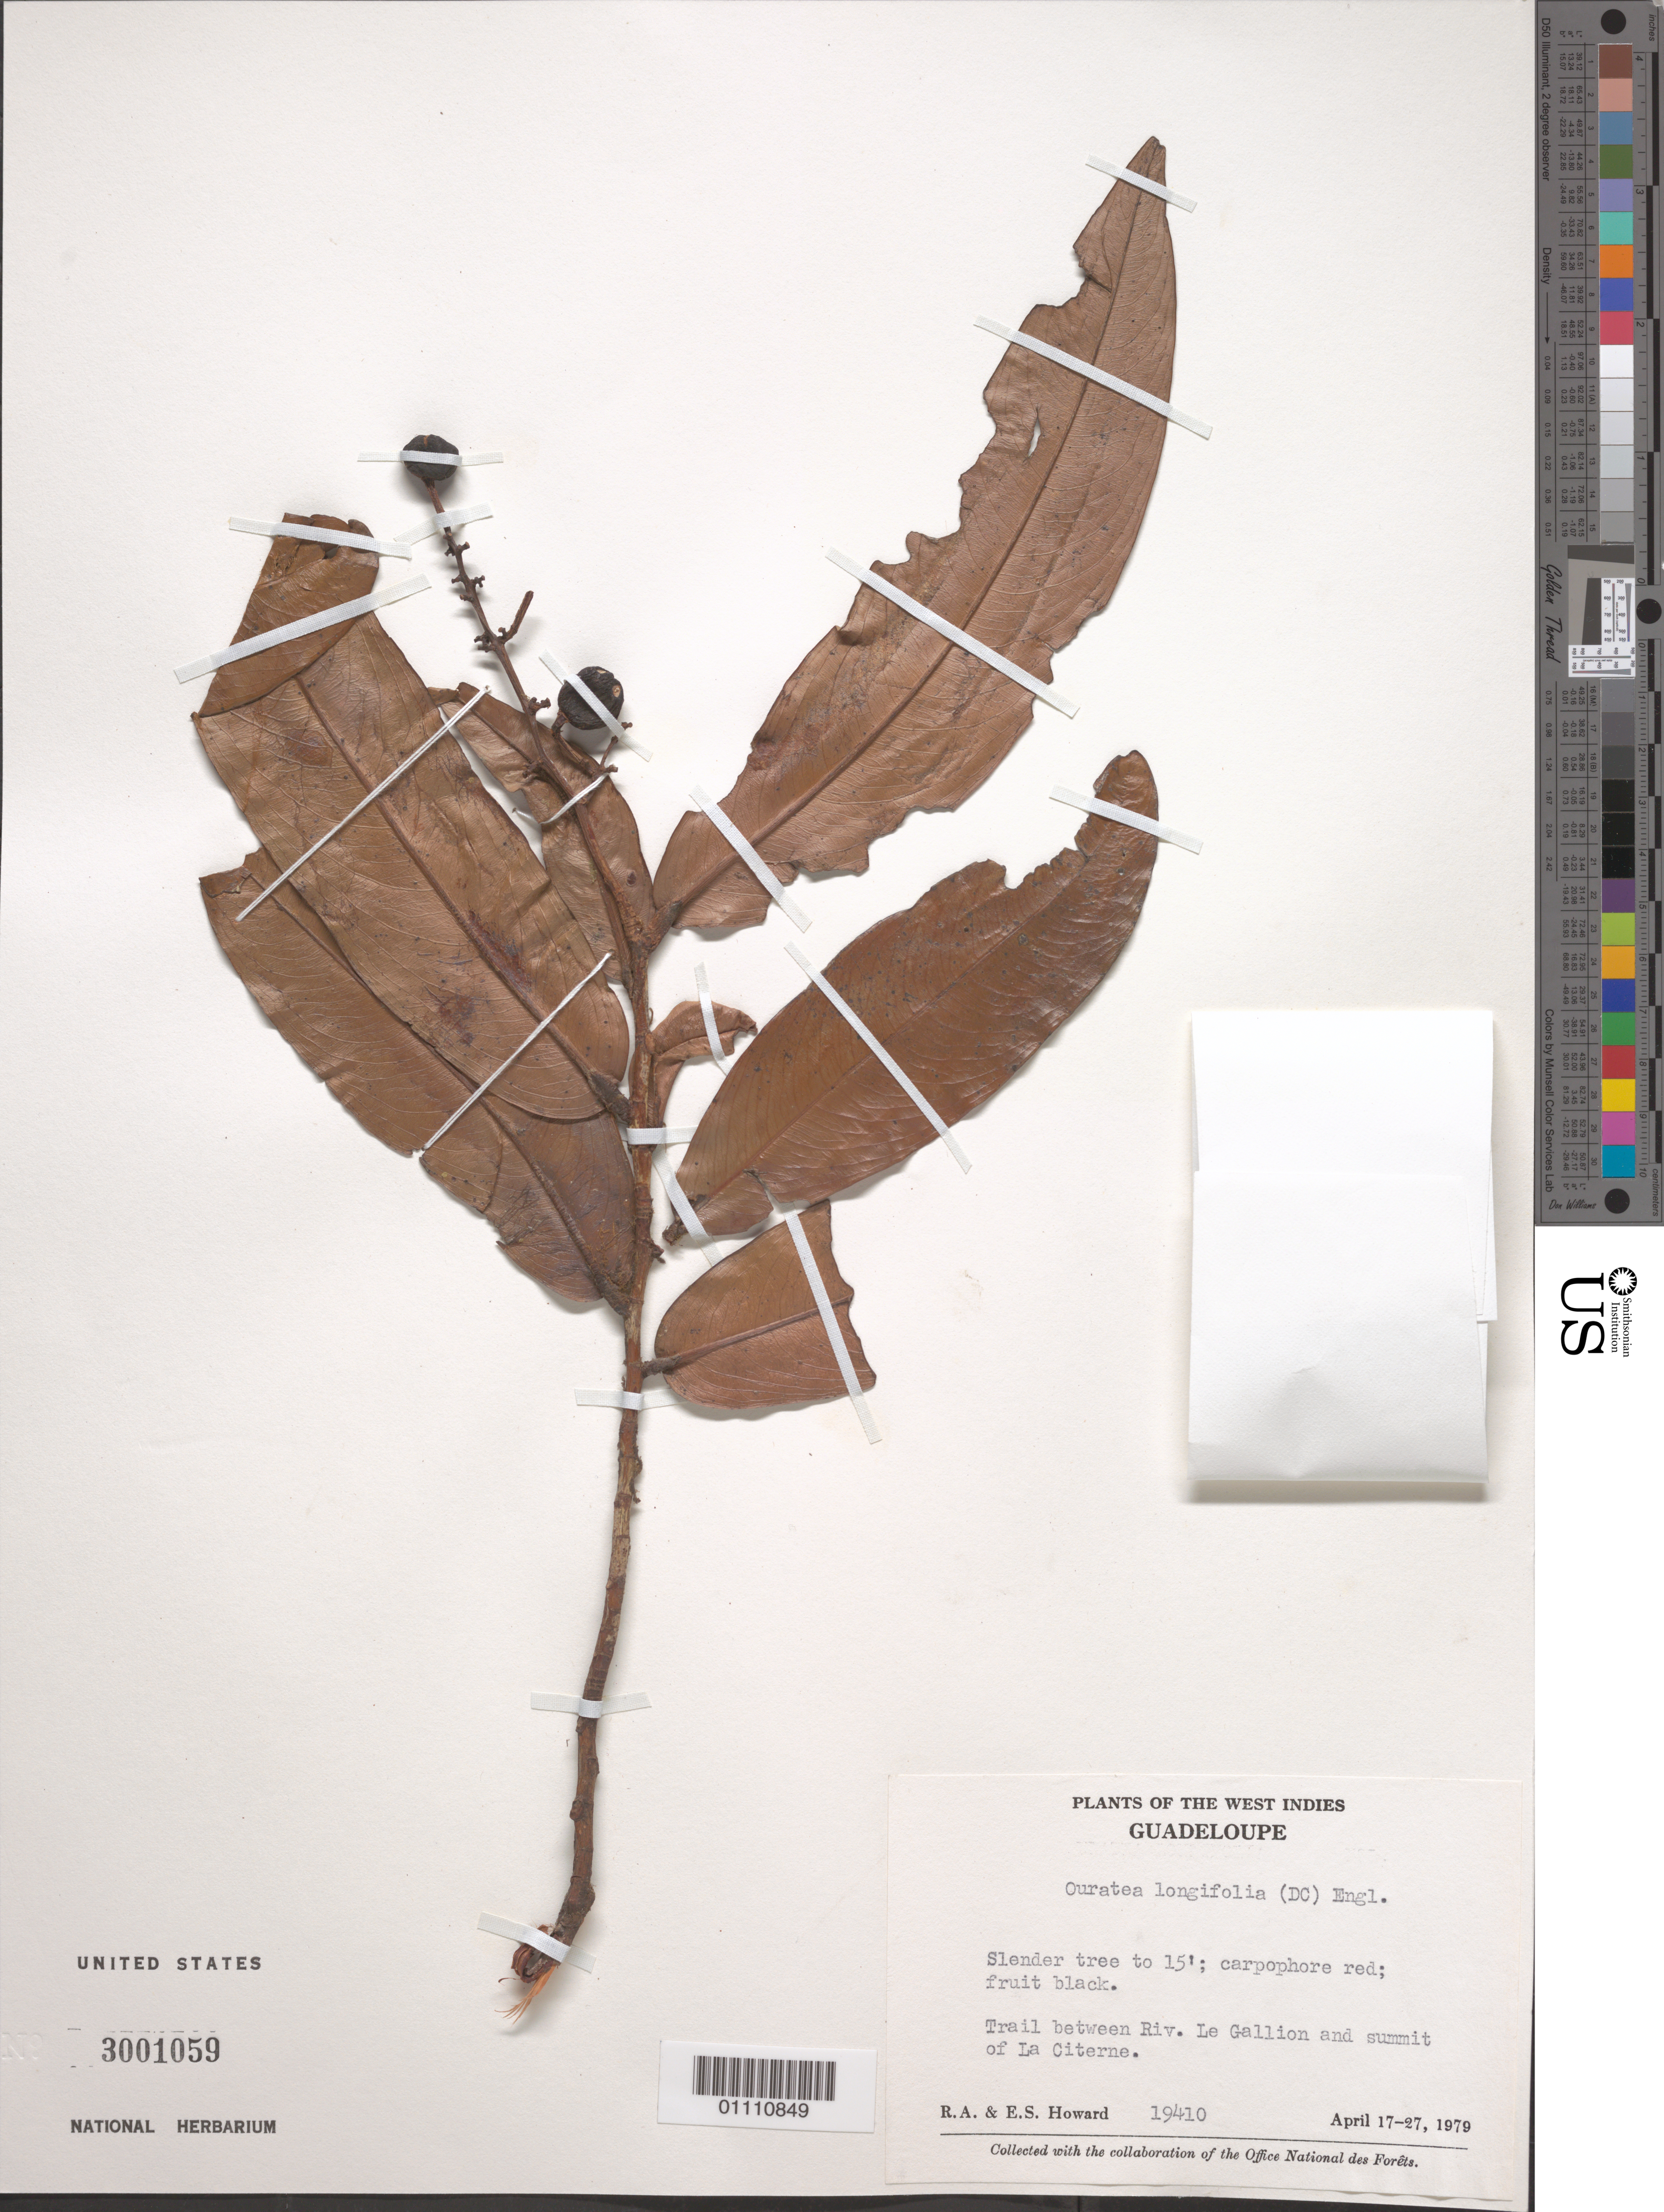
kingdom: Plantae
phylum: Tracheophyta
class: Magnoliopsida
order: Malpighiales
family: Ochnaceae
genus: Ouratea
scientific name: Ouratea longifolia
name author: (Lam.) Engl.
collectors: E. S. Howard & R. A. Howard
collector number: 19410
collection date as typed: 17 Apr 1979 to 27 Apr 1979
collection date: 1979-04-17/1979-04-27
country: Guadeloupe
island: Basse Terre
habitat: trail between river le gallion and summit of la citerne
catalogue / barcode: US 3001059